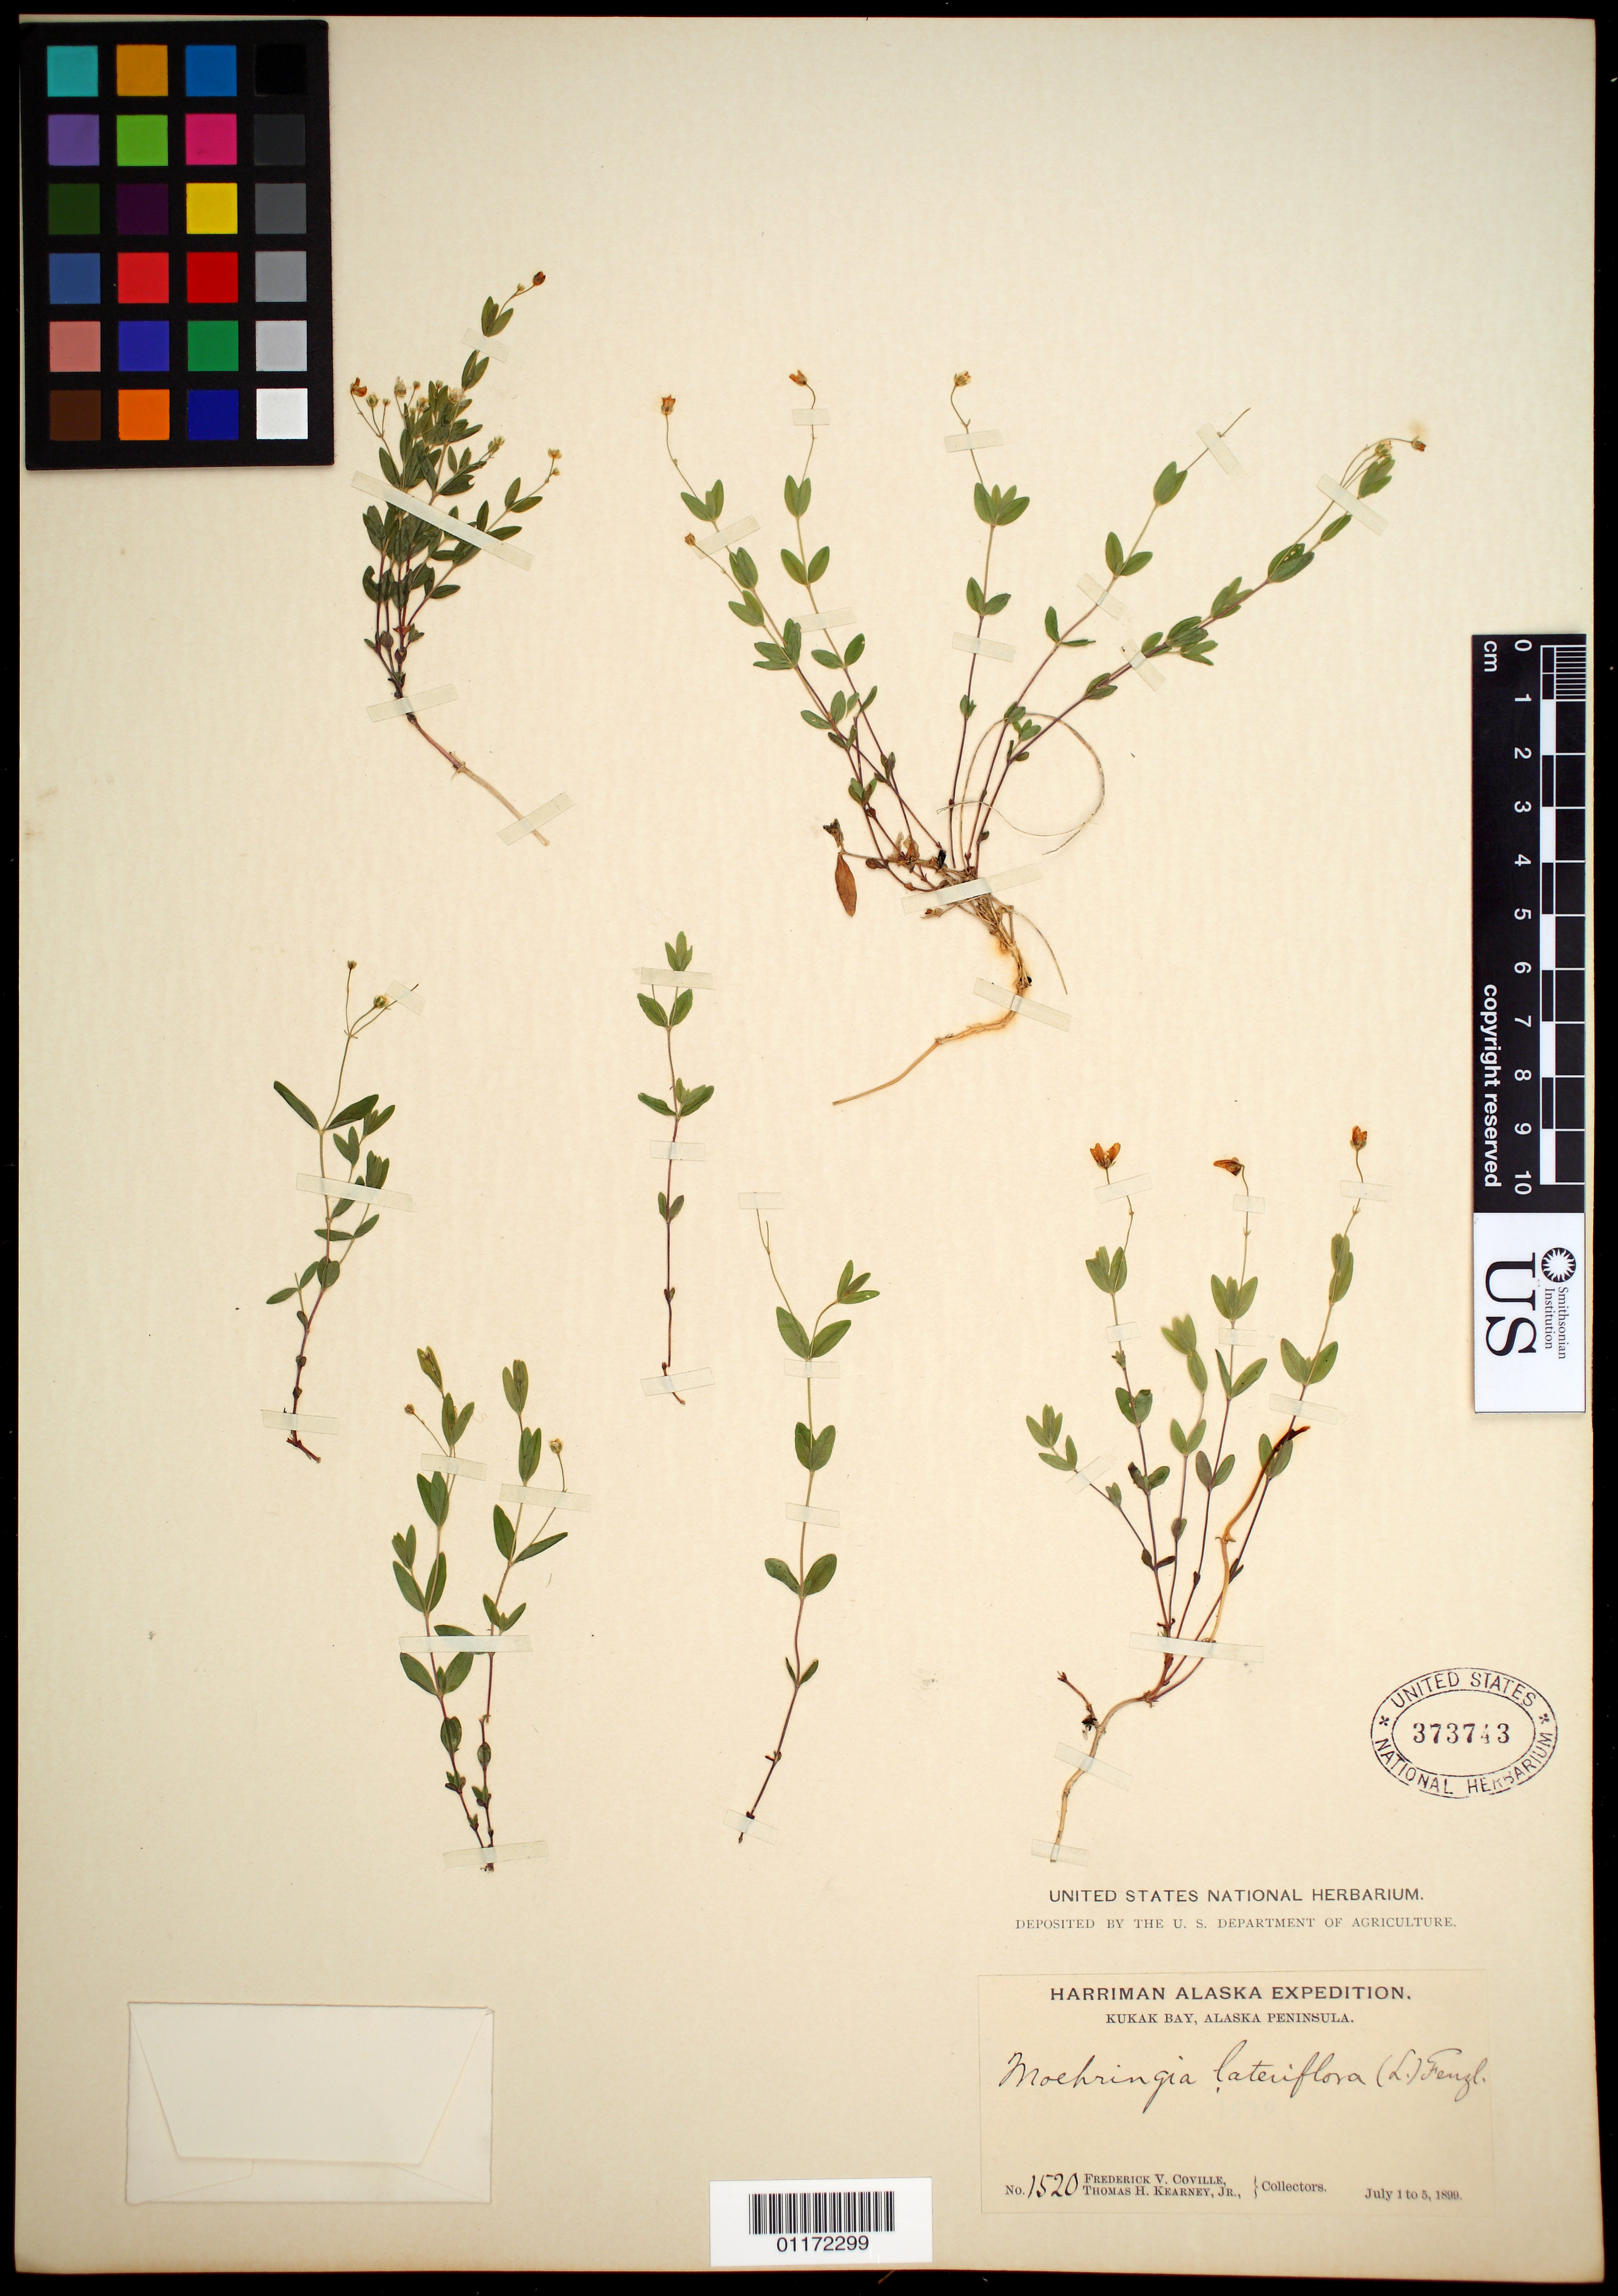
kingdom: Plantae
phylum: Tracheophyta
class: Magnoliopsida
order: Caryophyllales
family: Caryophyllaceae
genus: Moehringia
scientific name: Moehringia lateriflora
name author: (L.) Fenzl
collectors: F. V. Coville & T. H. Kearney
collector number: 1520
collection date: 1871-07-01/1871-07-05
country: United States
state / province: Alaska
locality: Kukak Bay, Alaska Peninsula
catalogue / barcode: US 373743